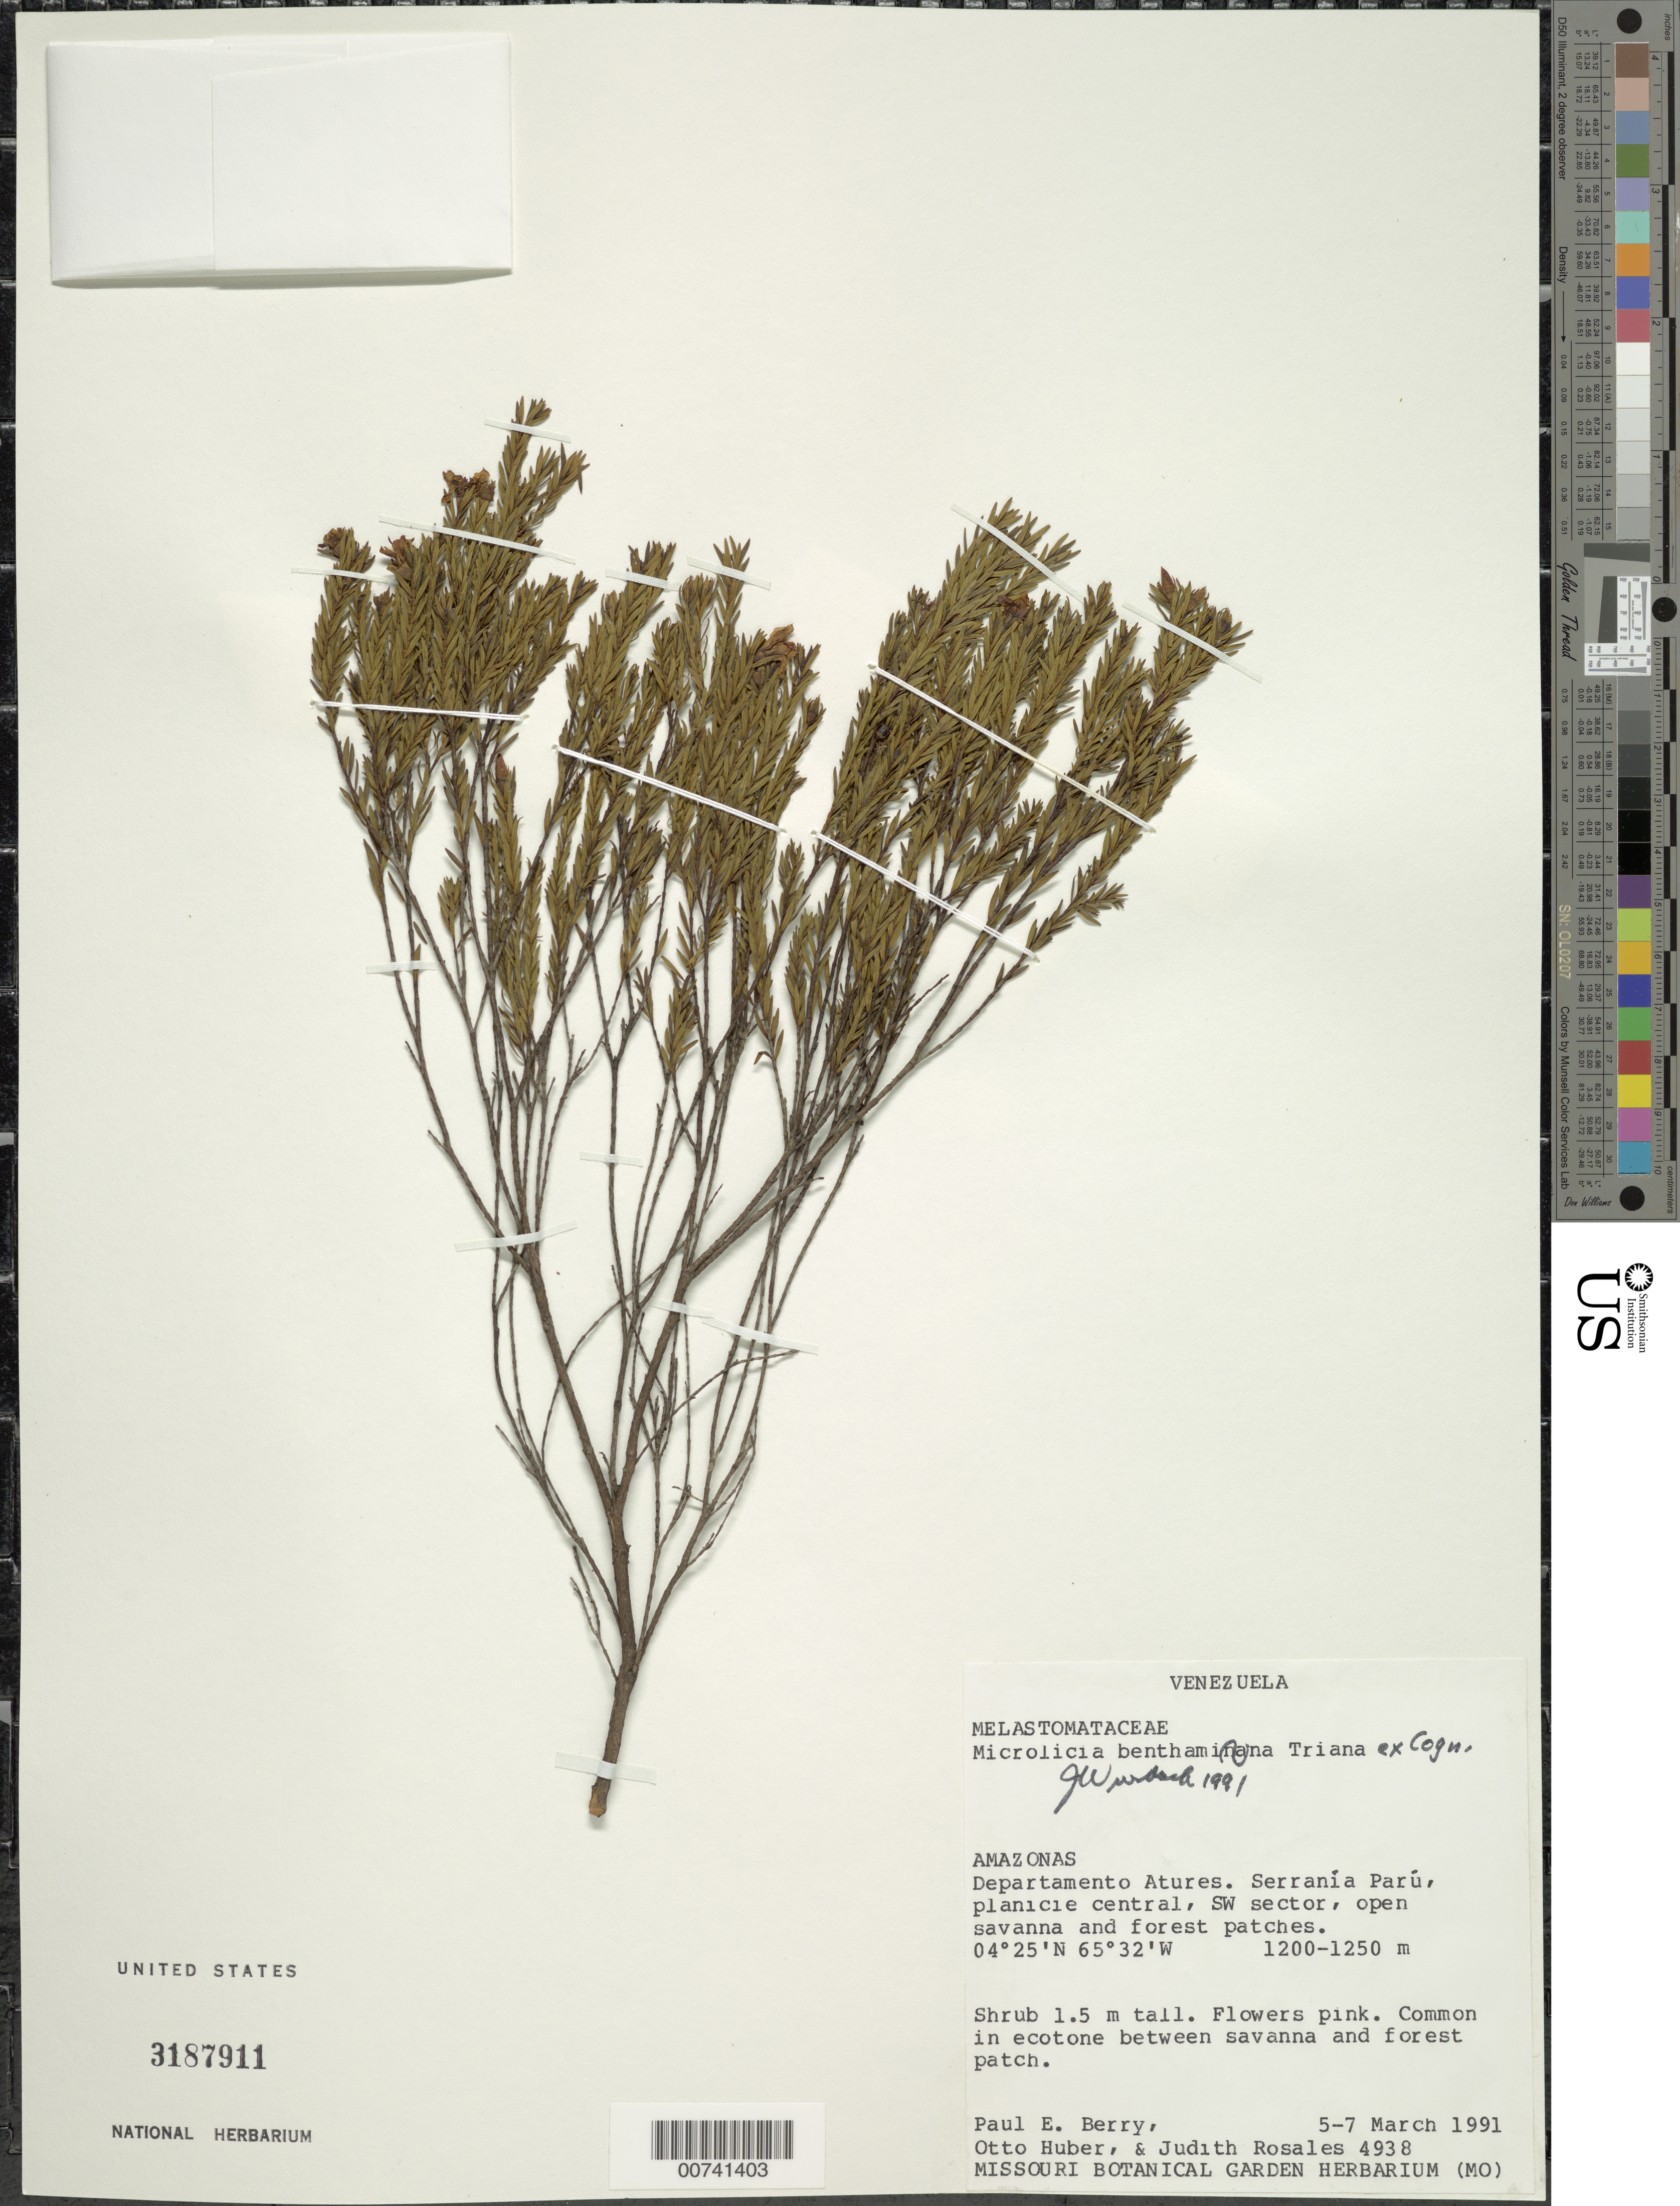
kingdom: Plantae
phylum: Tracheophyta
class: Magnoliopsida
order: Myrtales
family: Melastomataceae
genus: Microlicia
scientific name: Microlicia benthamiana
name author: Triana ex Cogn.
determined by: Wurdack, John J., (US), US (UNITED STATES)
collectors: P. E. Berry, O. Huber & J. Rosales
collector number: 4938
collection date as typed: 5-Mar-91 to 7-Mar-91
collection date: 1991-03-05/1991-03-07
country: Venezuela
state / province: Amazonas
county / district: Atures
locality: Serranía Parú, SW sector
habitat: Planicie central, in ectone betw savanna and forest patch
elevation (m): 1200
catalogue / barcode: US 3187911